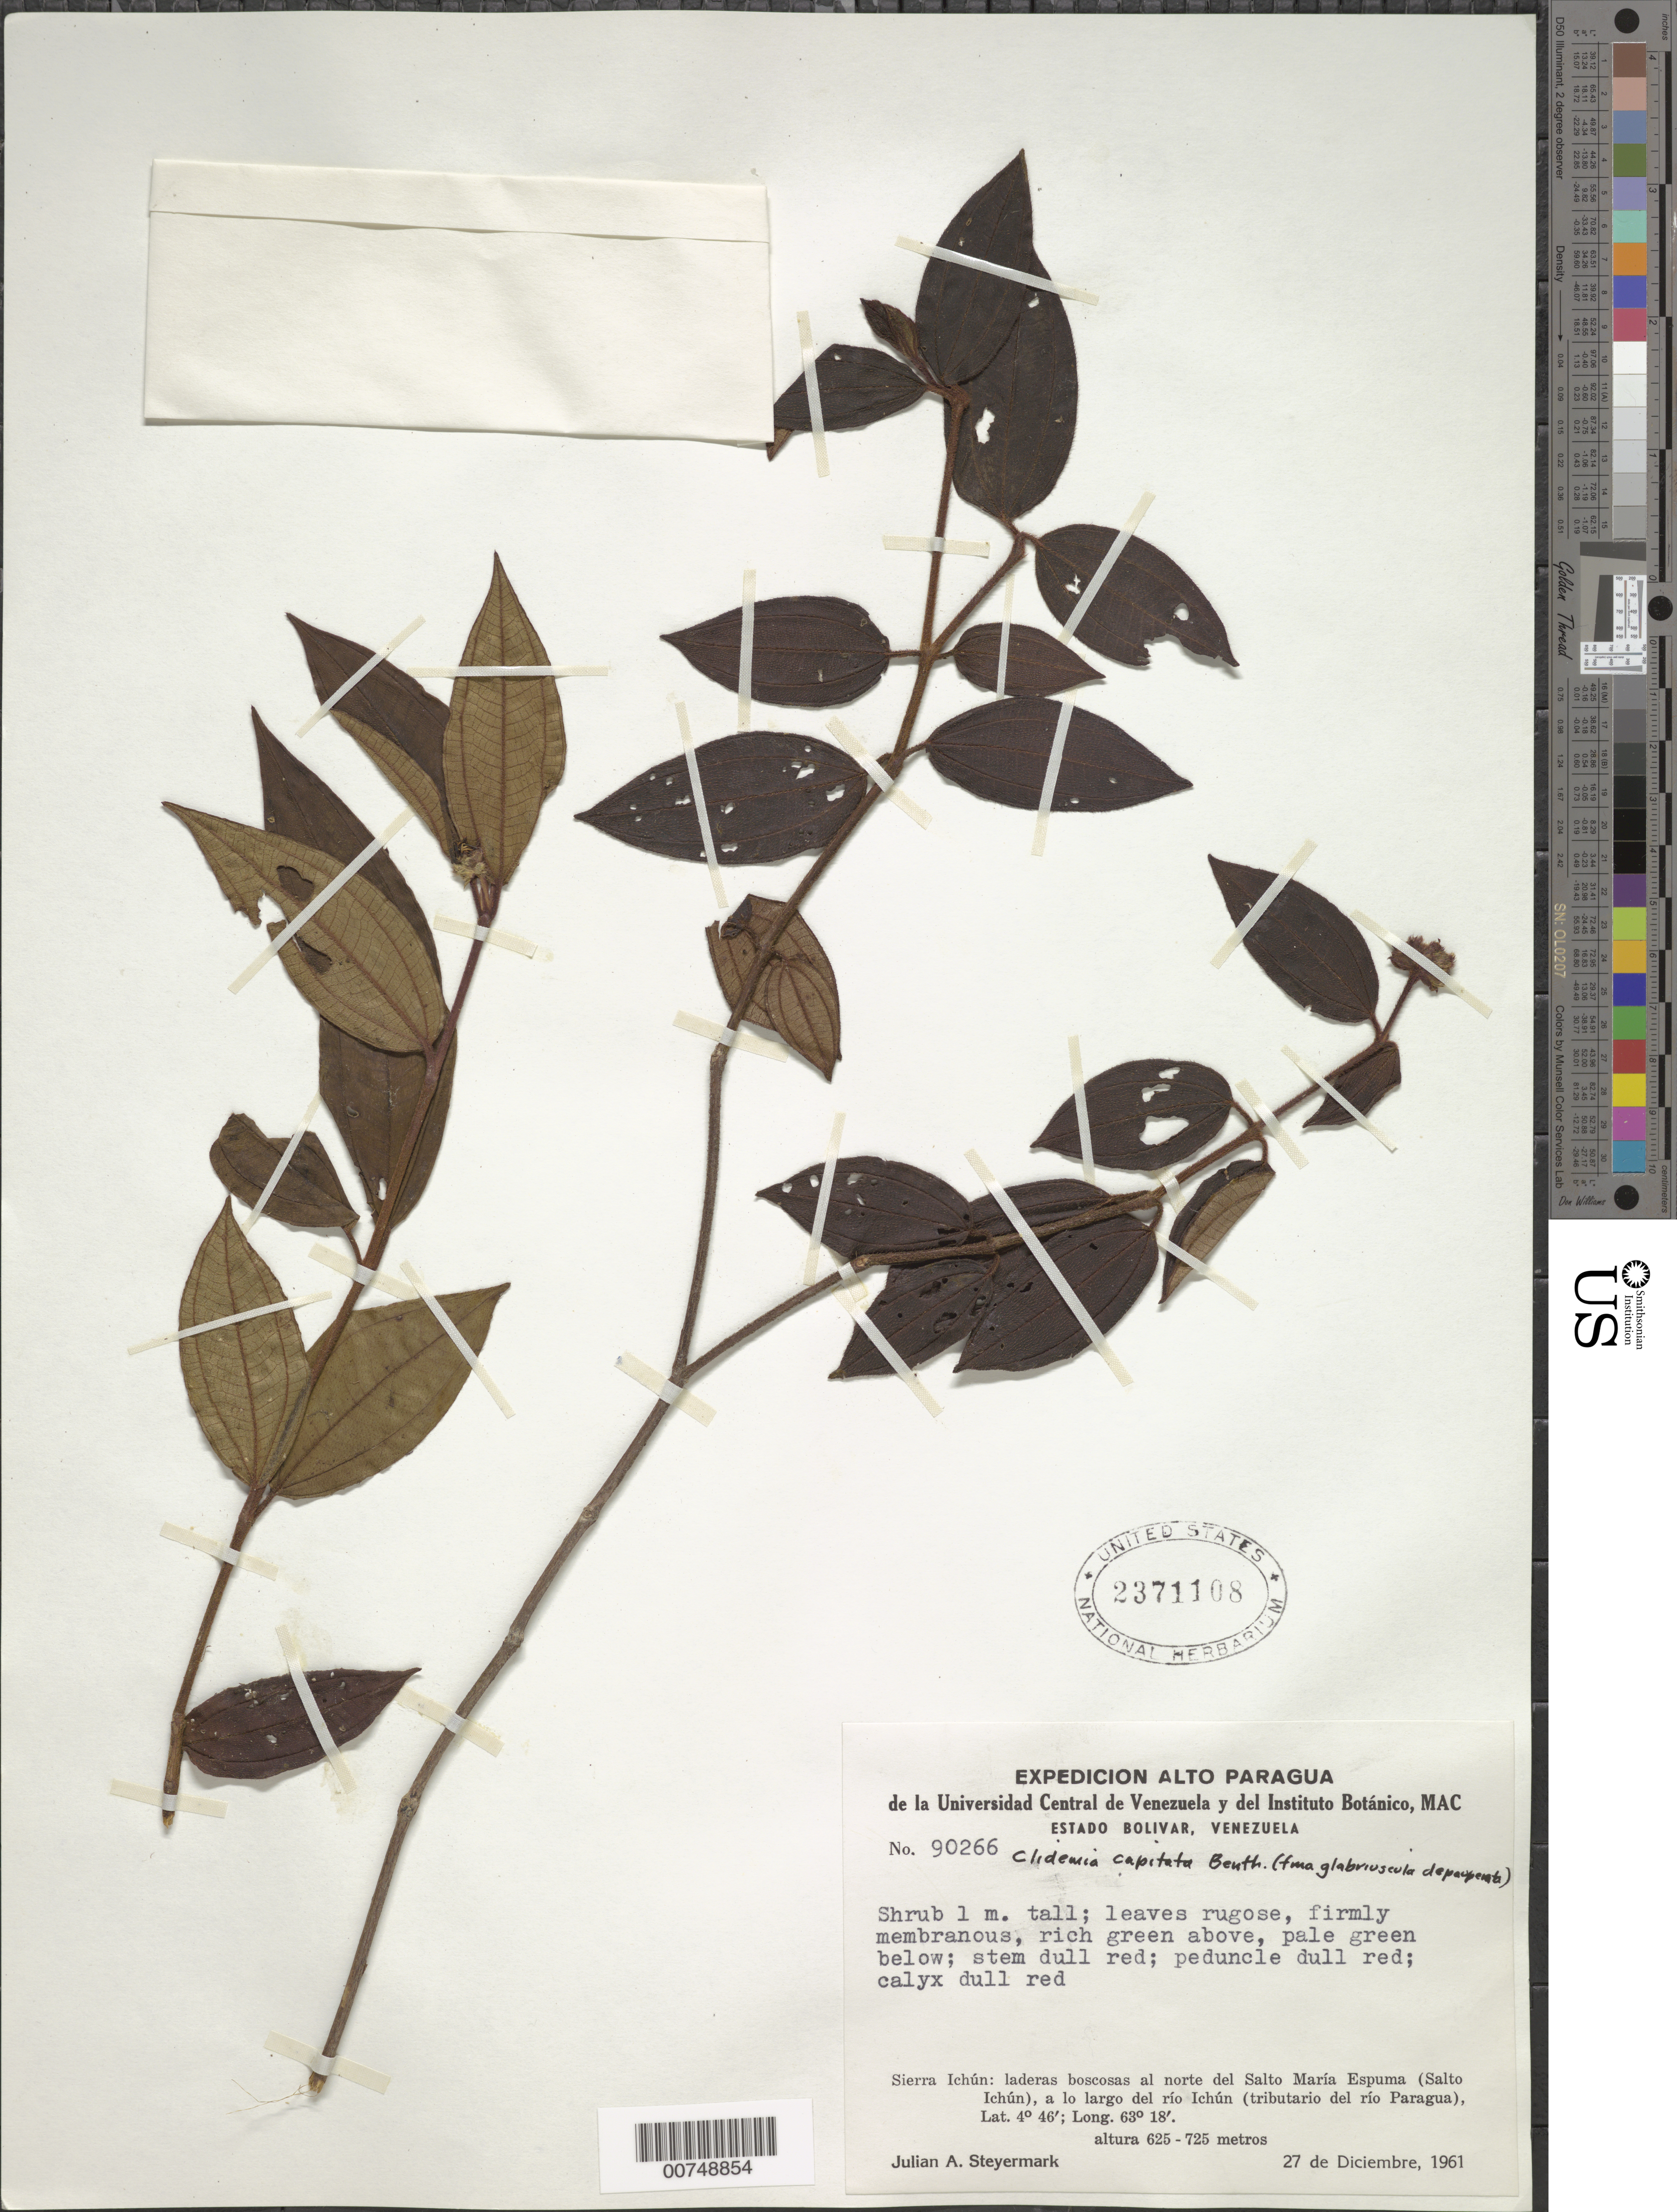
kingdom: Plantae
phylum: Tracheophyta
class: Magnoliopsida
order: Myrtales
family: Melastomataceae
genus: Clidemia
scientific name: Clidemia capitata f. glabriuscula depaupenta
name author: Benth.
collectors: J. Steyermark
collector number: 90266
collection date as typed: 27-Dec-61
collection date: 1961-12-27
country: Venezuela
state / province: Bolívar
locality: Sierra Ichún, N del Salto María Espuma (Salto Ichún) del Río Ichún (tributary of río Paragua)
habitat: Laderas boscosas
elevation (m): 625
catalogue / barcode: US 2371108